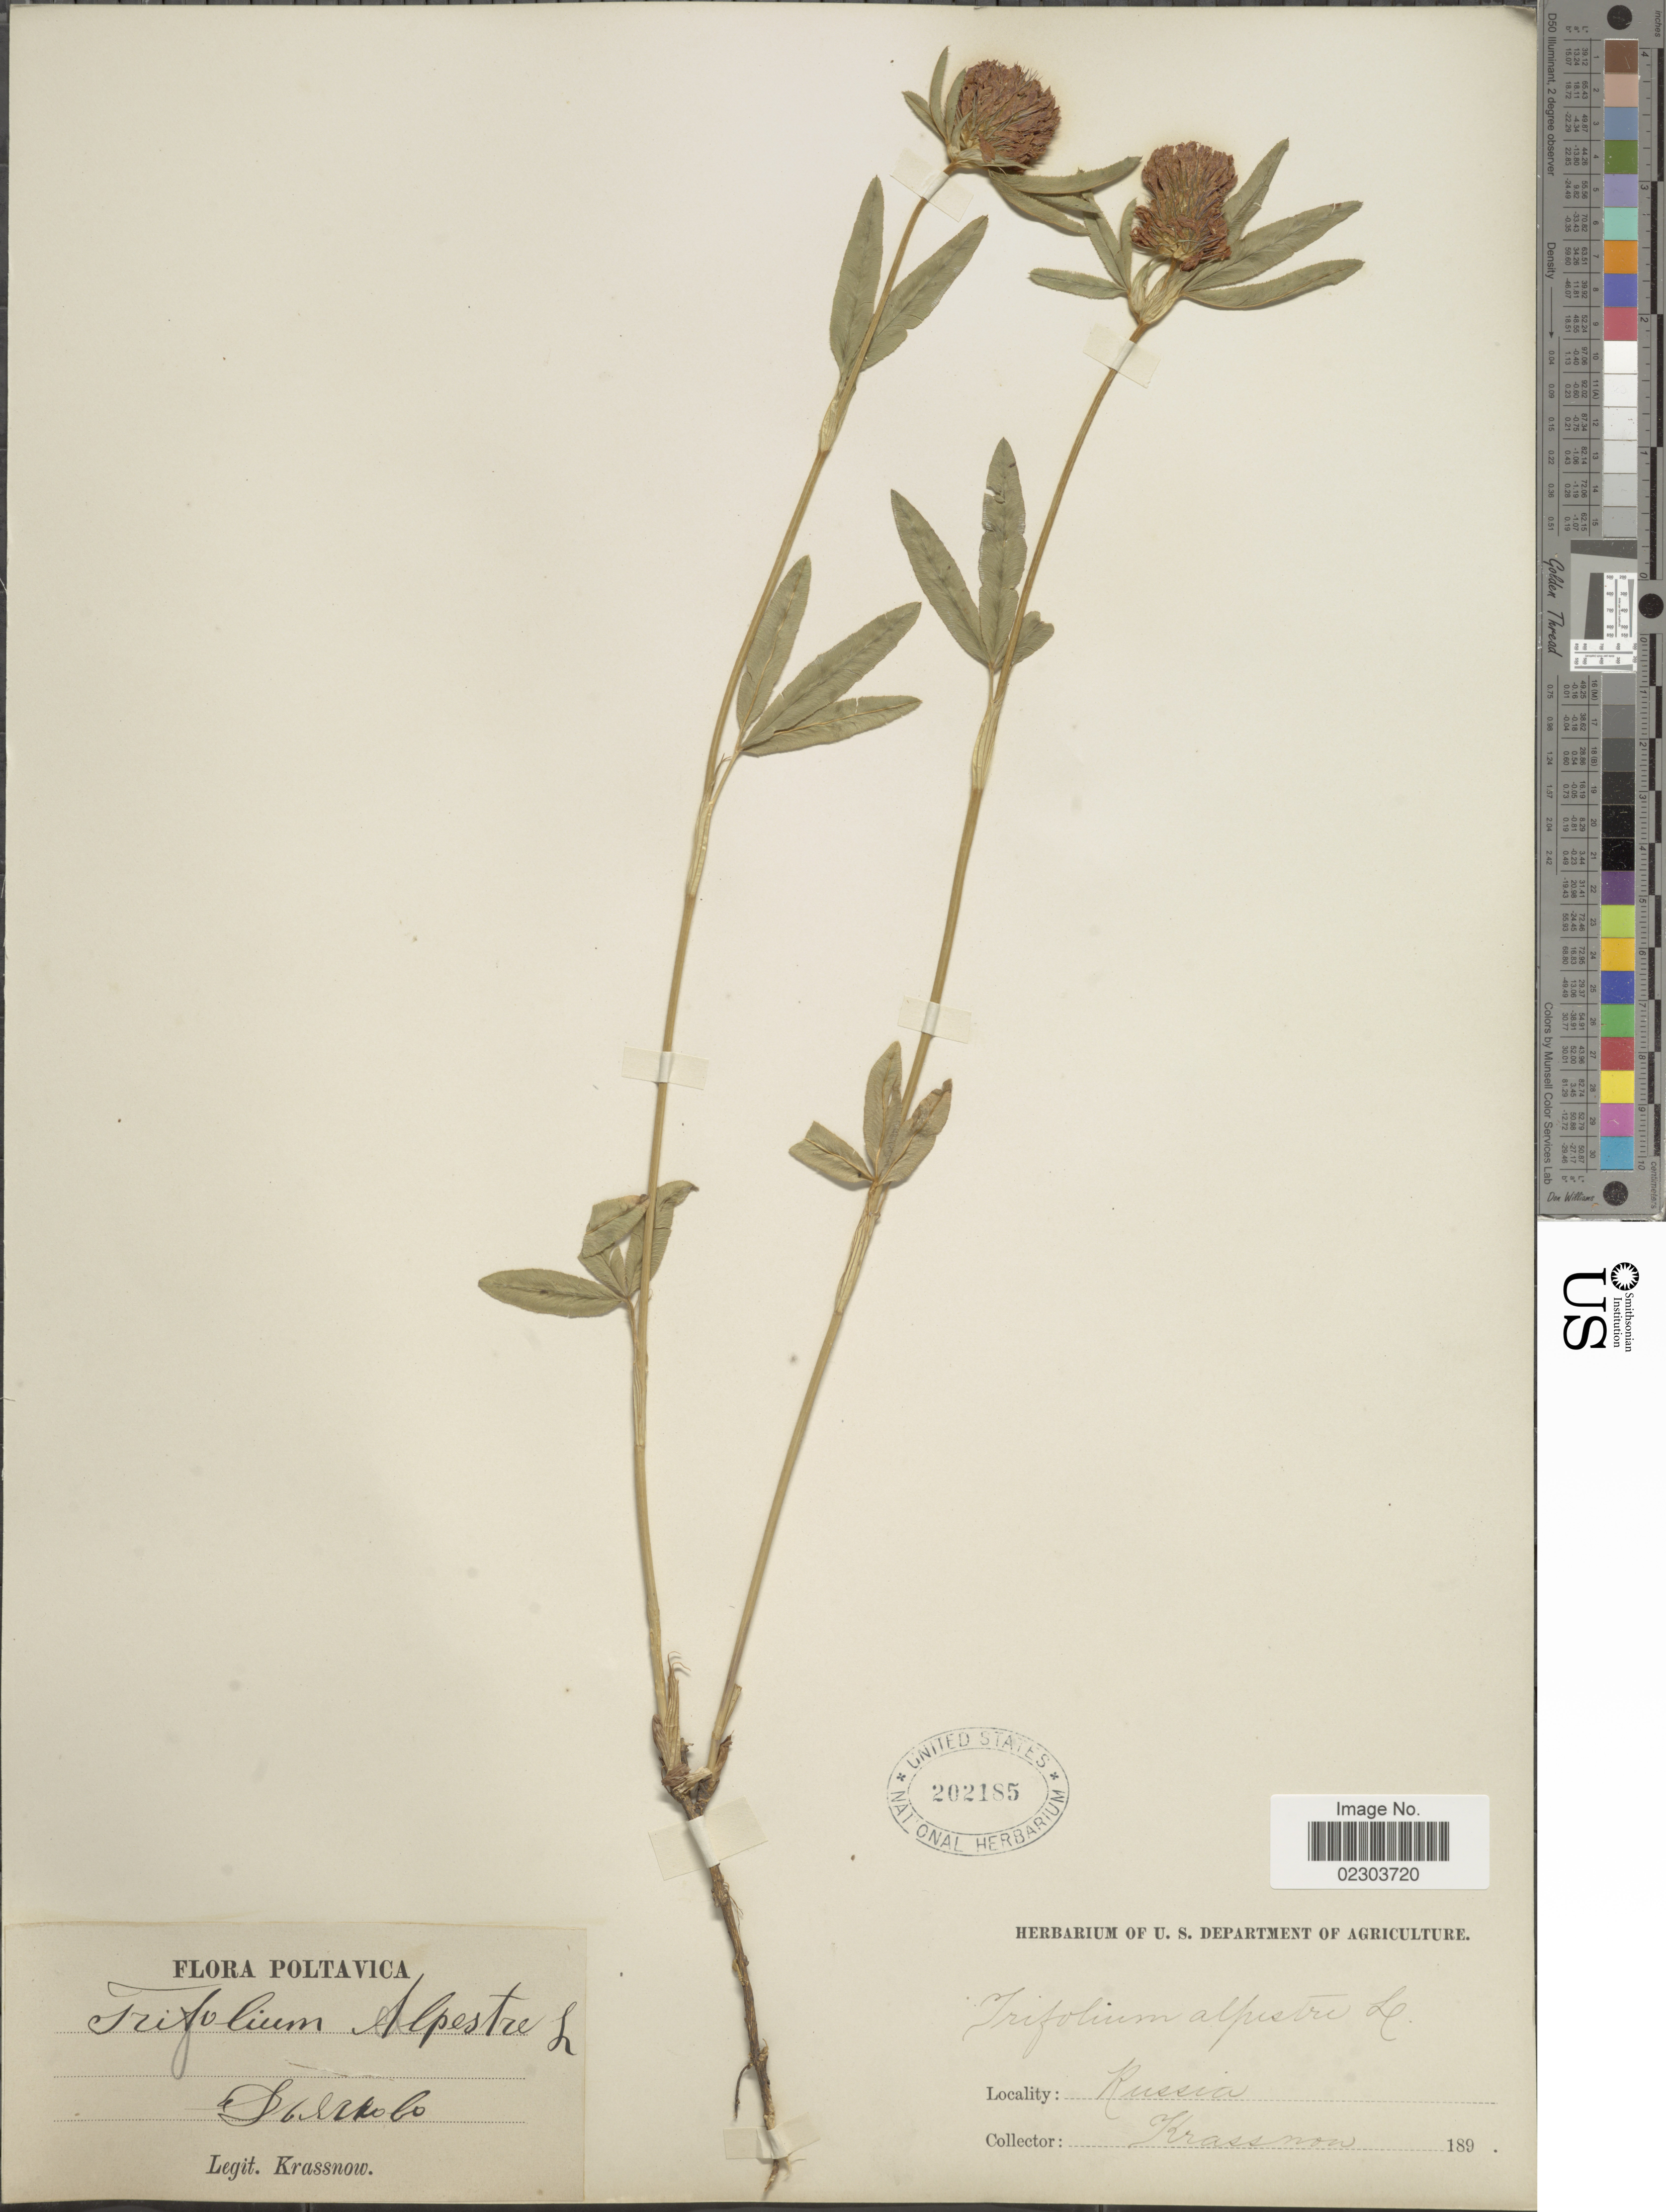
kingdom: Plantae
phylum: Tracheophyta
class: Magnoliopsida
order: Fabales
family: Fabaceae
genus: Trifolium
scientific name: Trifolium alpestre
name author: L.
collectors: -. Krassnow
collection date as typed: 189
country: Ukraine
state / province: Poltava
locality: Dyachkove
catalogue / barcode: US 202185